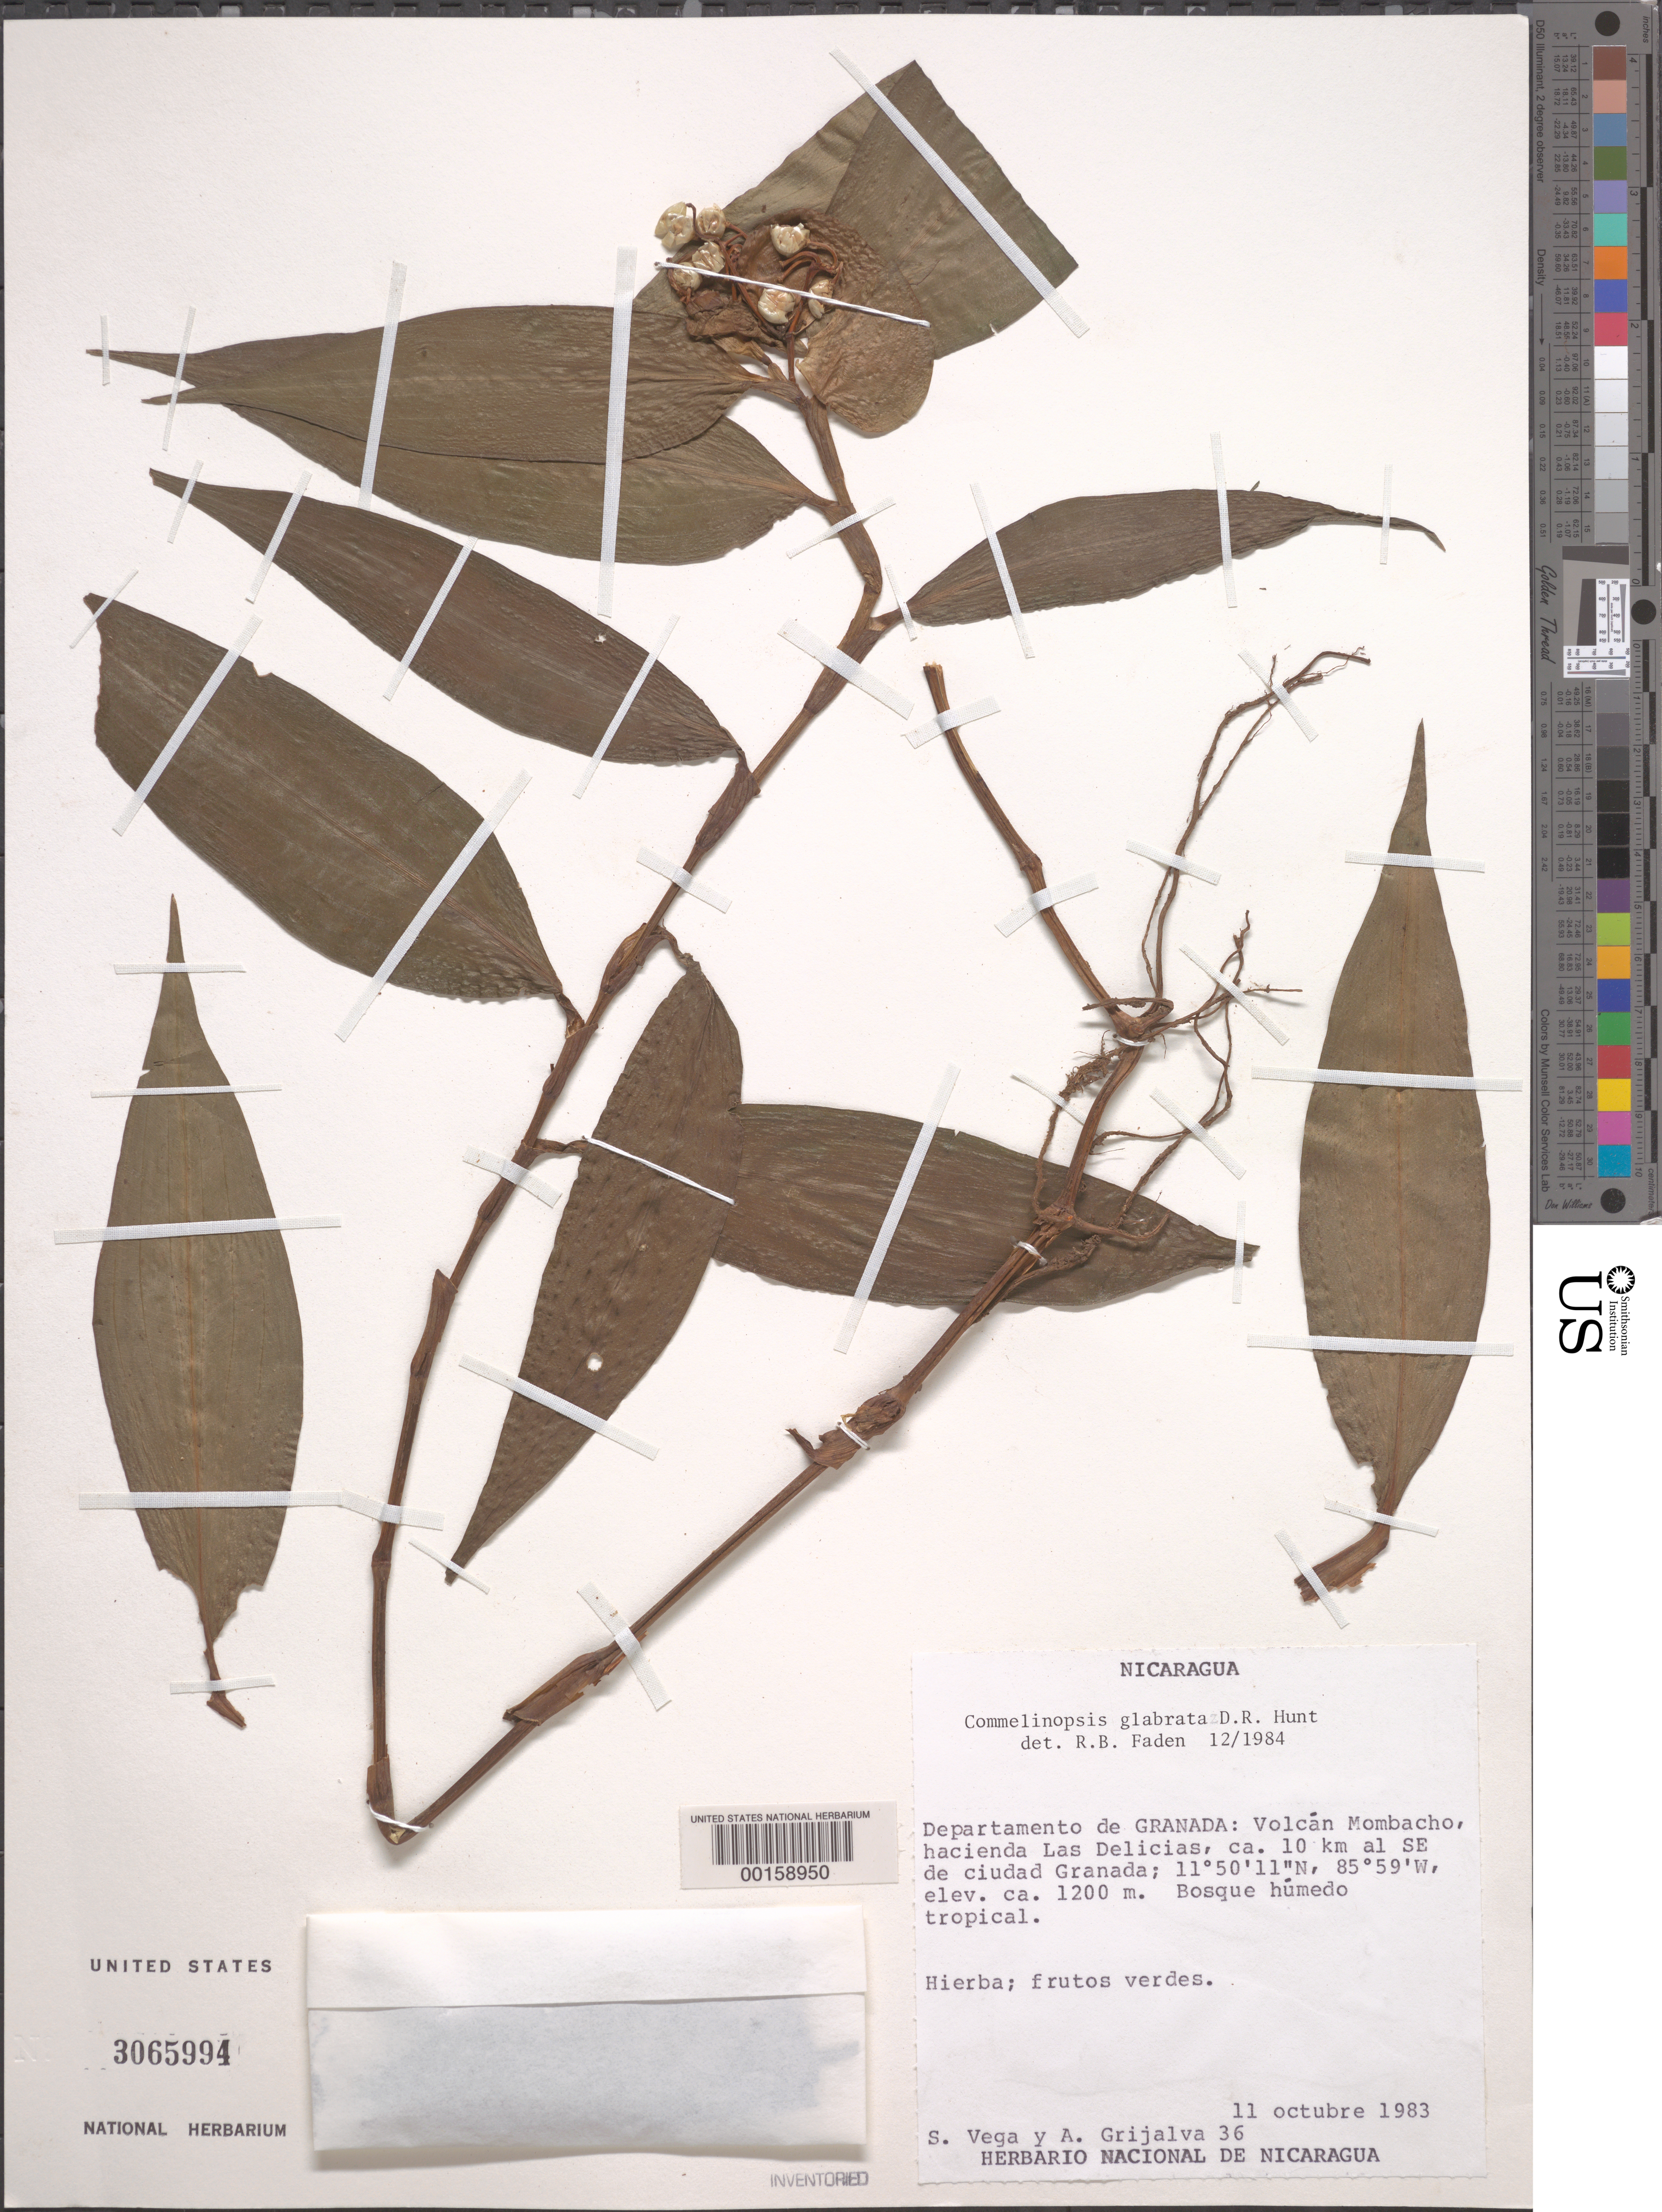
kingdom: Plantae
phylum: Tracheophyta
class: Liliopsida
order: Commelinales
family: Commelinaceae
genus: Commelina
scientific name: Commelina rufipes var. glabrata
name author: (D.R. Hunt) Faden & D.R. Hunt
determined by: Faden, Robert B., (US), Smithsonian Institution - National Museum of Natural History (UNITED STATES)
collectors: S. Vega & -. Grijalva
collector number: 36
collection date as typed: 11 Oct 1983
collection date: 1983-10-11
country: Nicaragua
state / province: Granada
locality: Volcan mombacho, hacienda las delicias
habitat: Tropical forest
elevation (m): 1200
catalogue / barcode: US 3065994